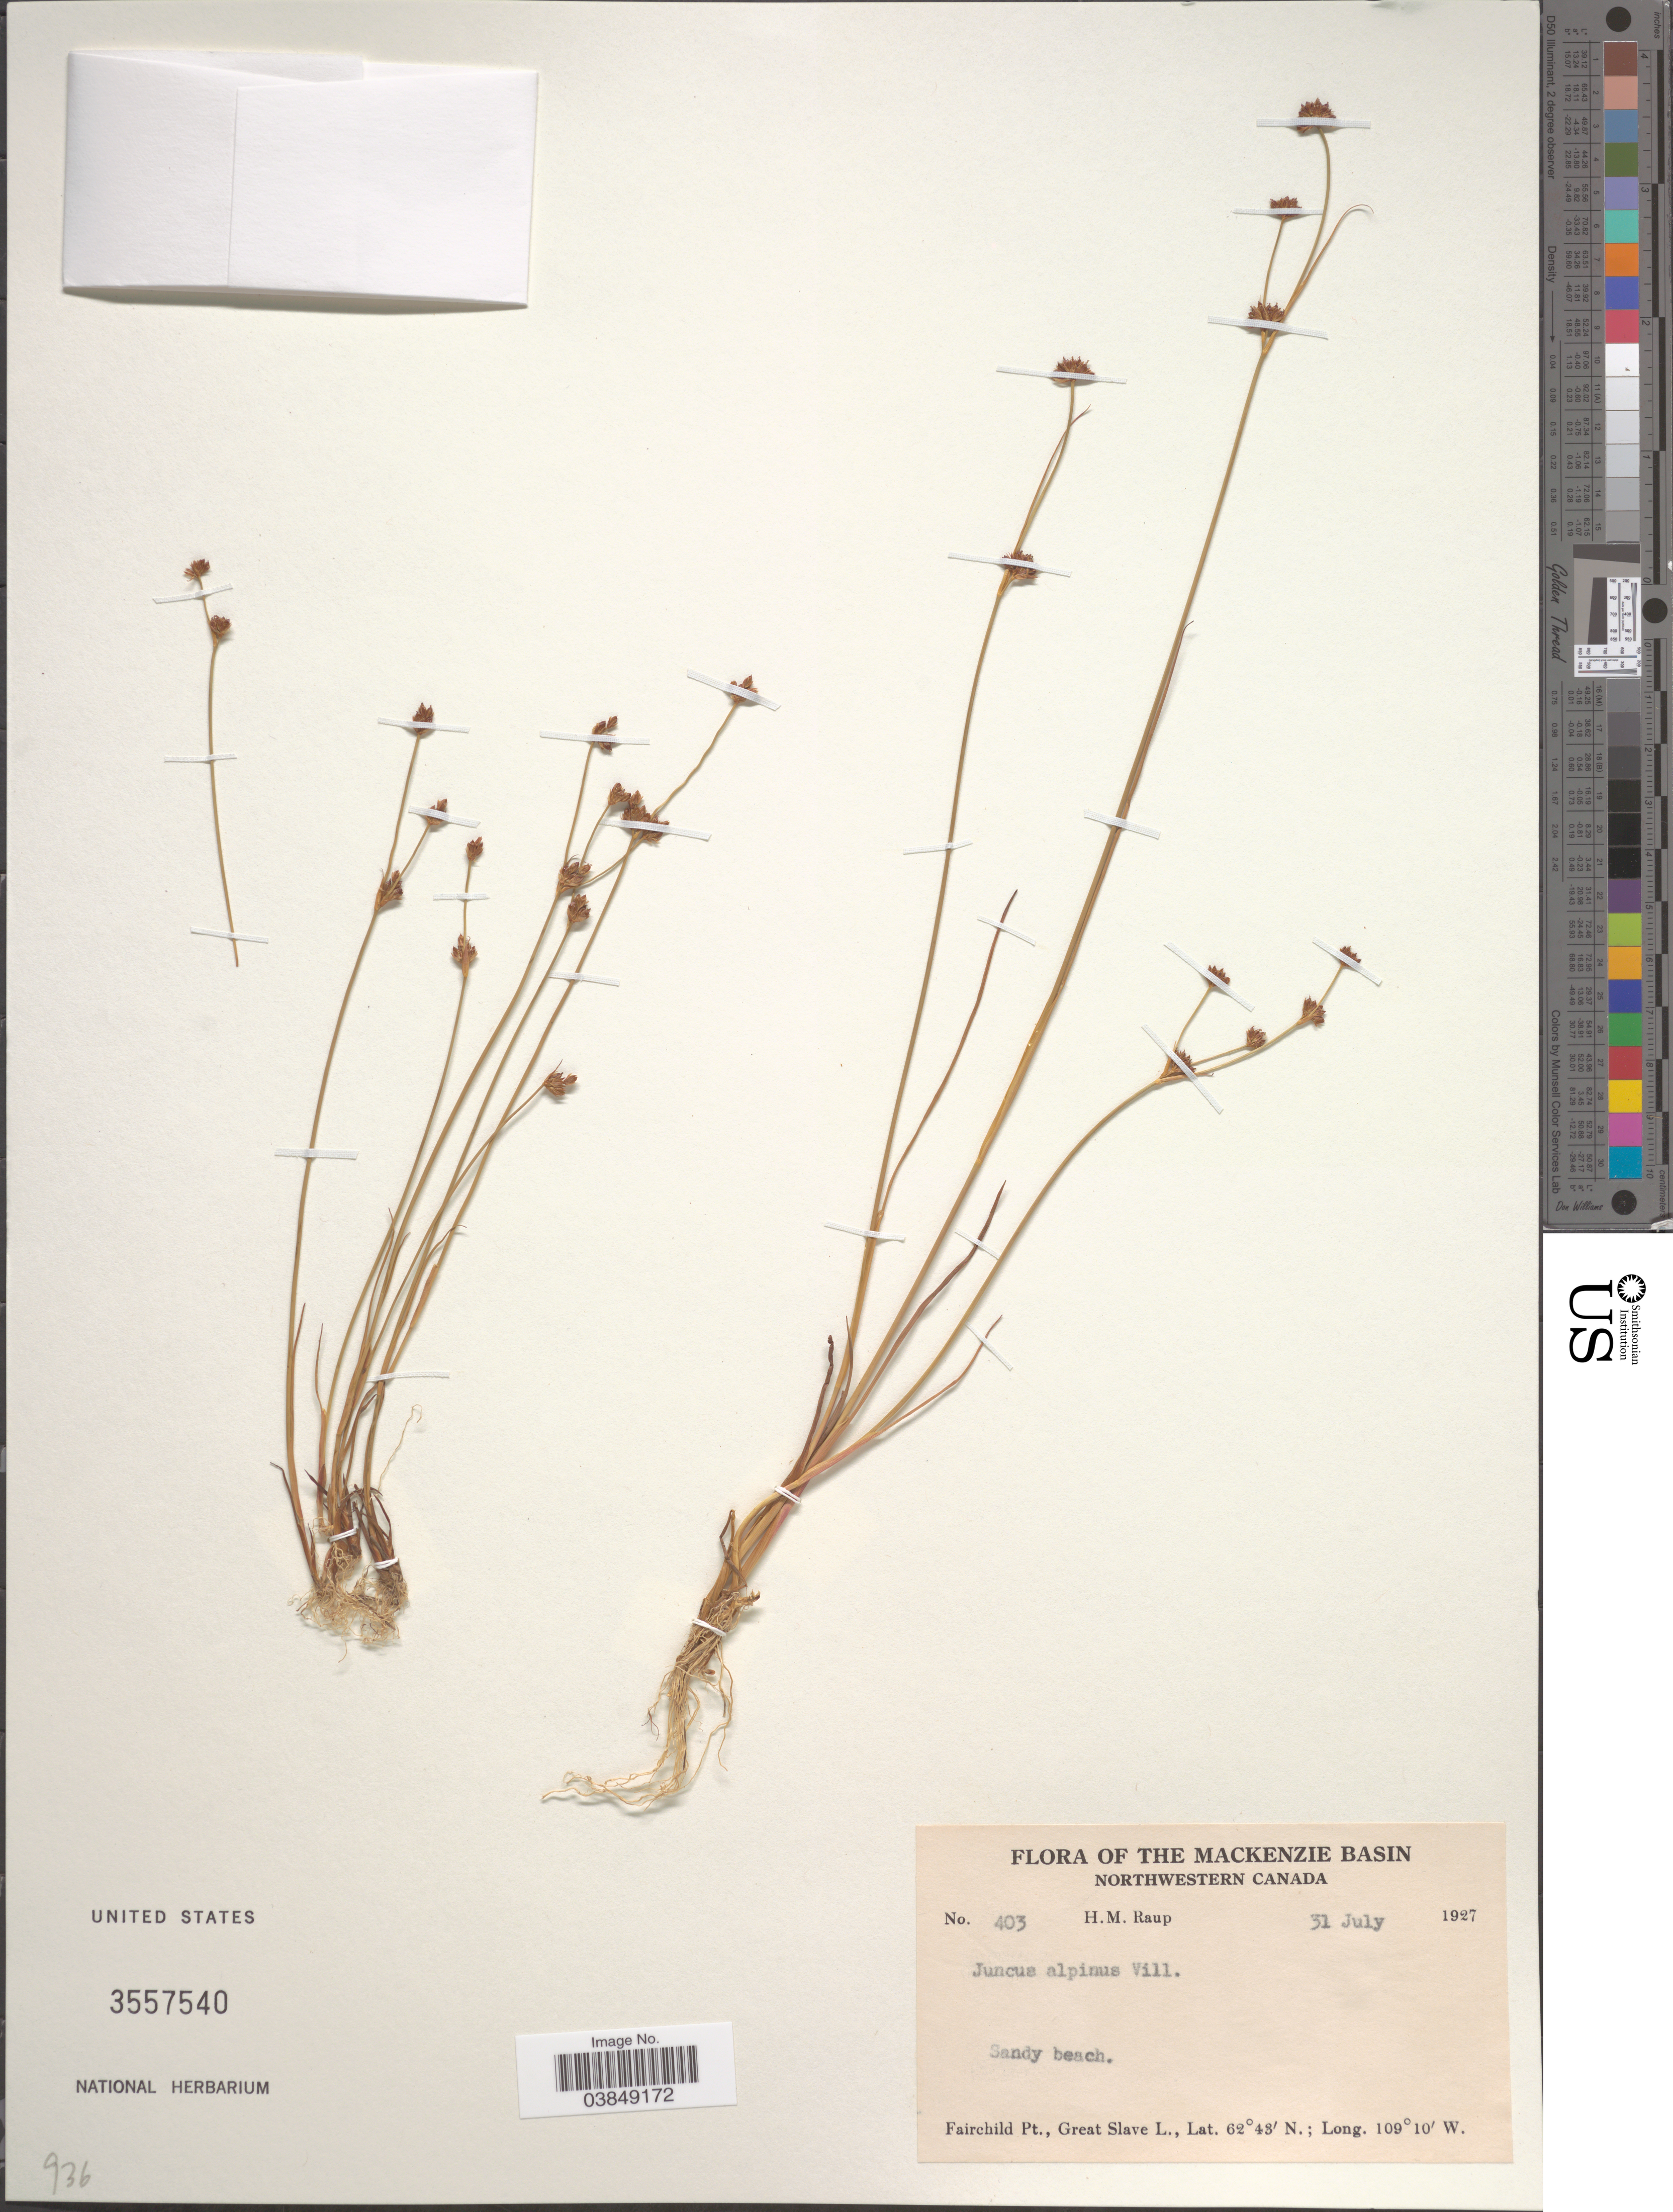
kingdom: Plantae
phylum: Tracheophyta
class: Liliopsida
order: Poales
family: Juncaceae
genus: Juncus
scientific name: Juncus alpinus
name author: Vill.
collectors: H. Raup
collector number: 403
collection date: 1927-07-31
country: Canada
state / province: Northwest Territories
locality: Mackenzie Basin. Northwestern Canada. Sandy beach. Fairchild Pt., Great Slave L.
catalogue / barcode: US 3557540